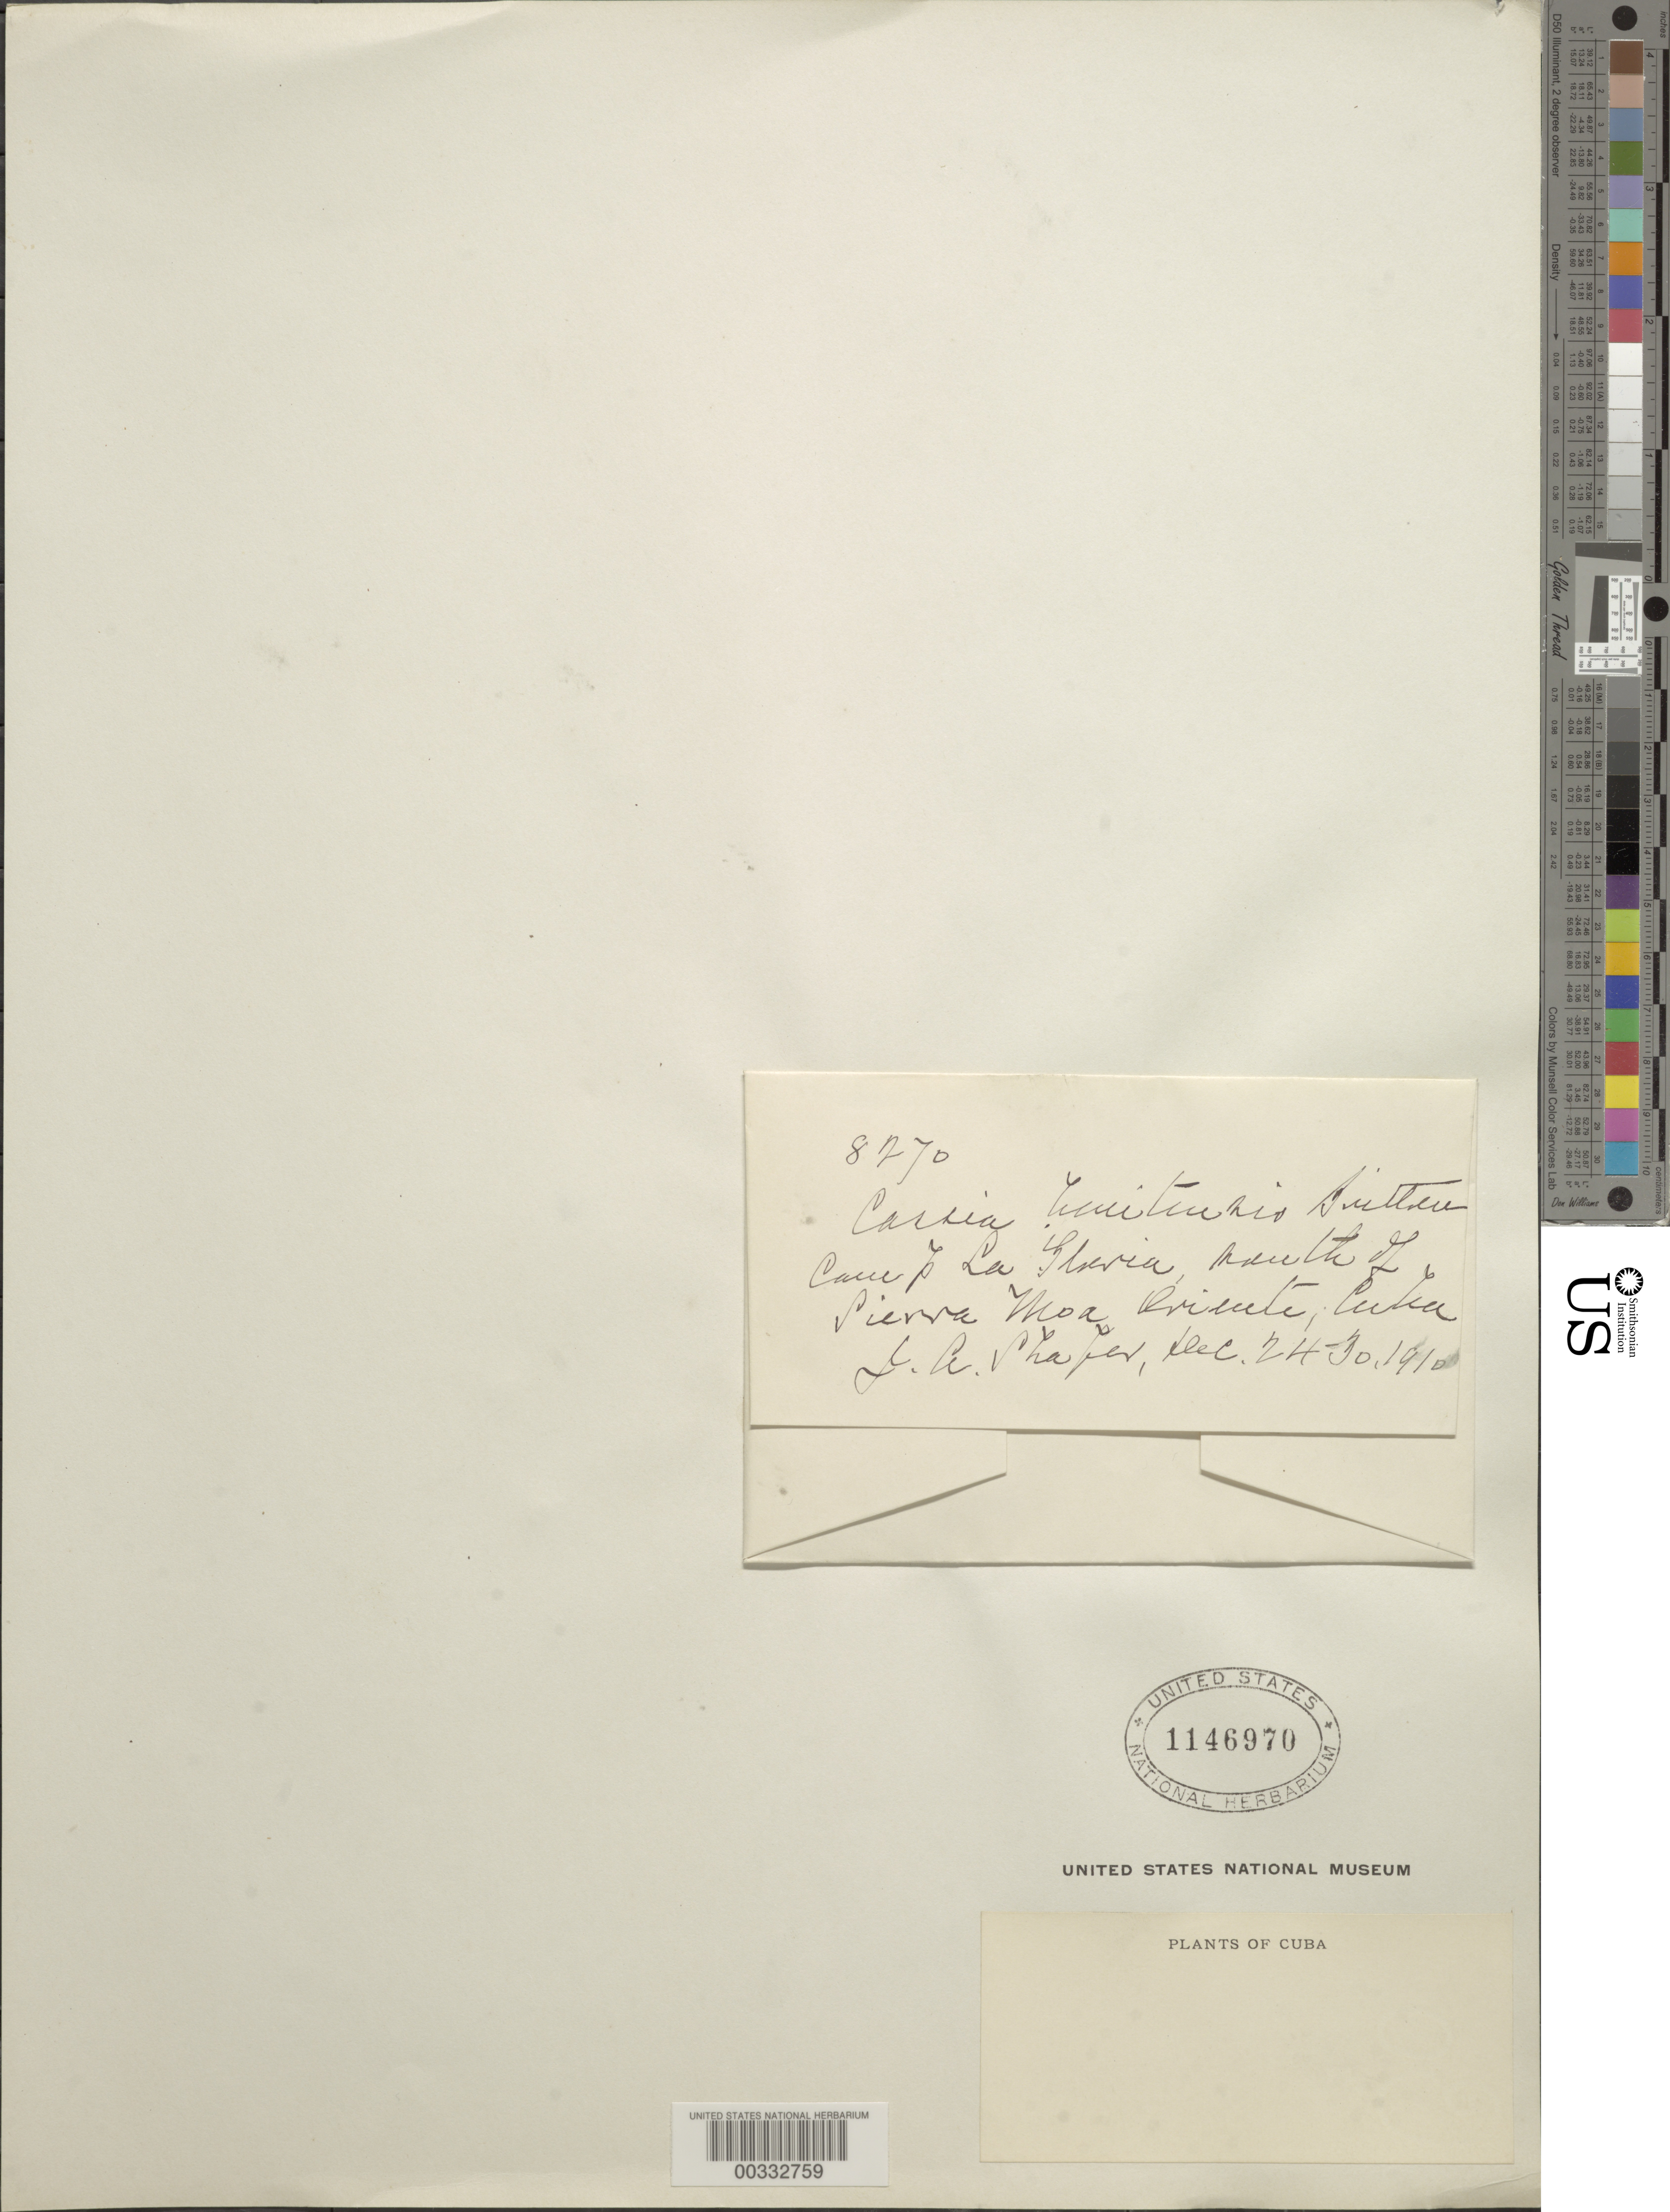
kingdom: Plantae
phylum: Tracheophyta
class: Magnoliopsida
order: Fabales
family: Fabaceae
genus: Senna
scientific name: Senna benitoensis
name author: (Britton & P. Wilson) H.S. Irwin & Barneby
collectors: J. A. Shafer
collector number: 8270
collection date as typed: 24 Dec 1910 to 30 Dec 1910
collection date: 1910-12-24/1910-12-30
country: Cuba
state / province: Oriente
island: Greater Antilles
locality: Camp la gloria, s of sierra moa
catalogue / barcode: US 1146970